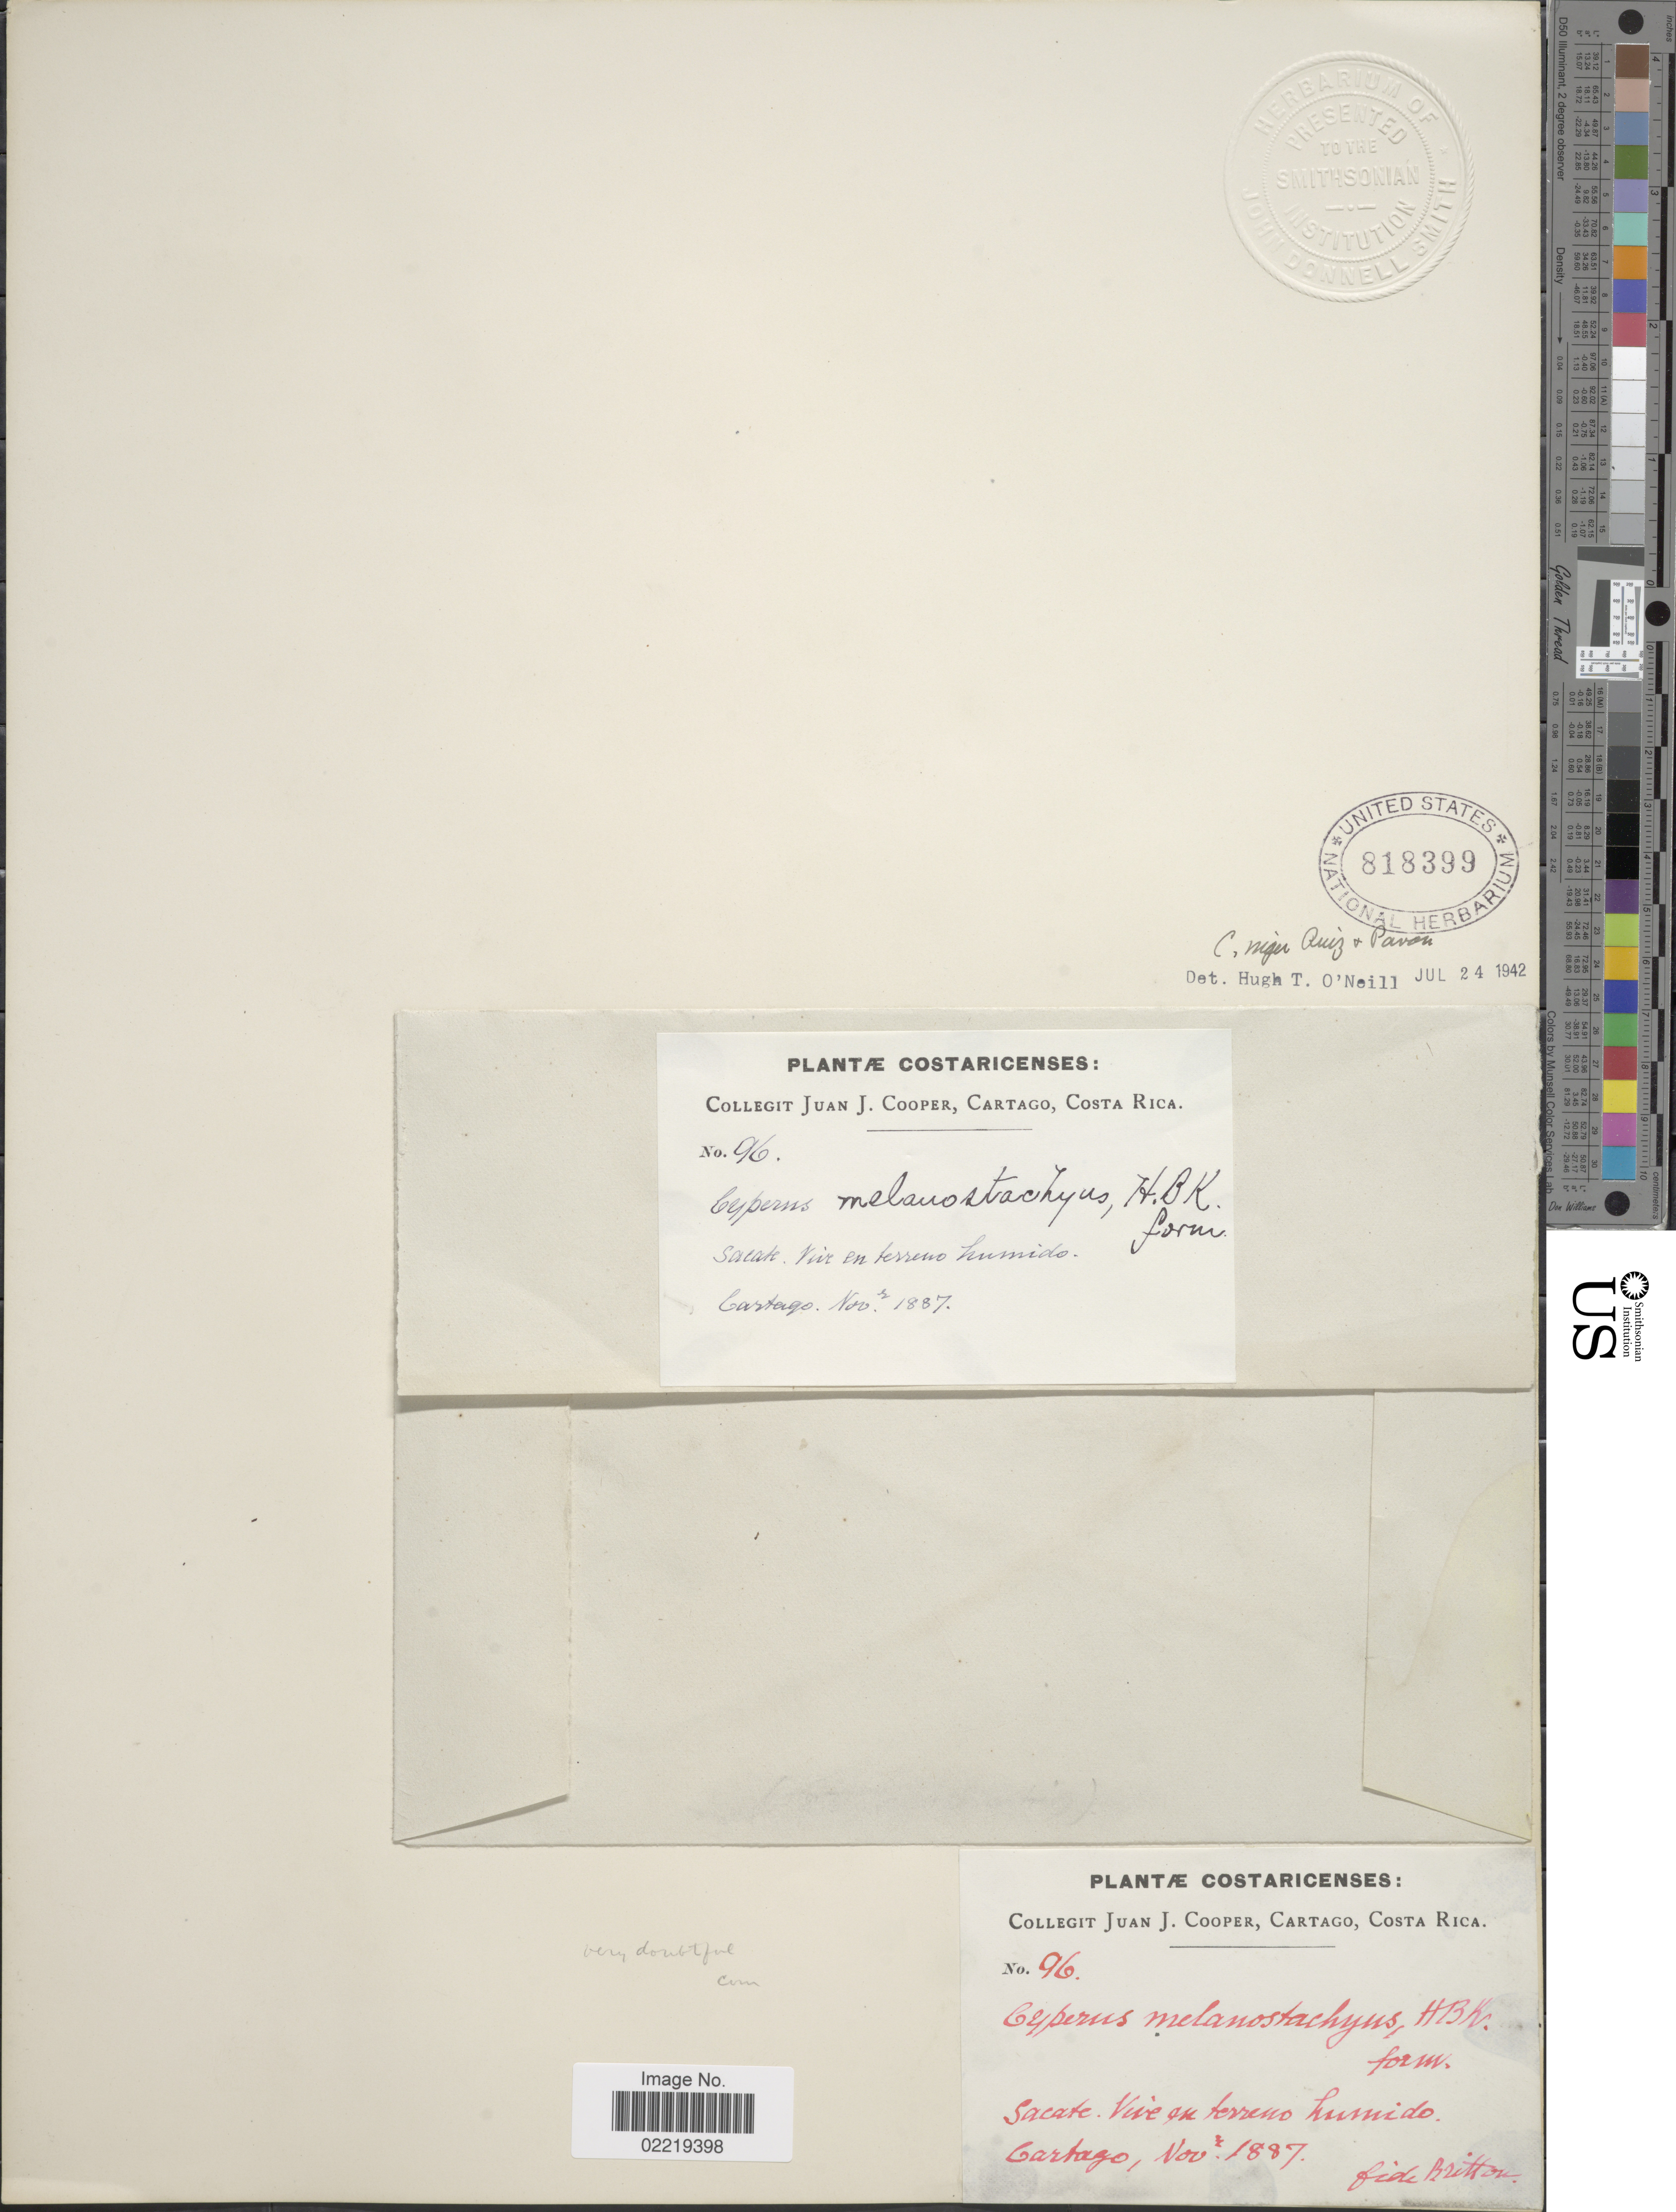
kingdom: Plantae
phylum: Tracheophyta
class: Liliopsida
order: Poales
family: Cyperaceae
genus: Cyperus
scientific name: Cyperus niger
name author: Ruiz & Pav.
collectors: J. J. Cooper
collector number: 96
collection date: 1887-11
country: Costa Rica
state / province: Cartago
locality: Sacate, Vive an terreno humido Cartago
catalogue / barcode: US 818399